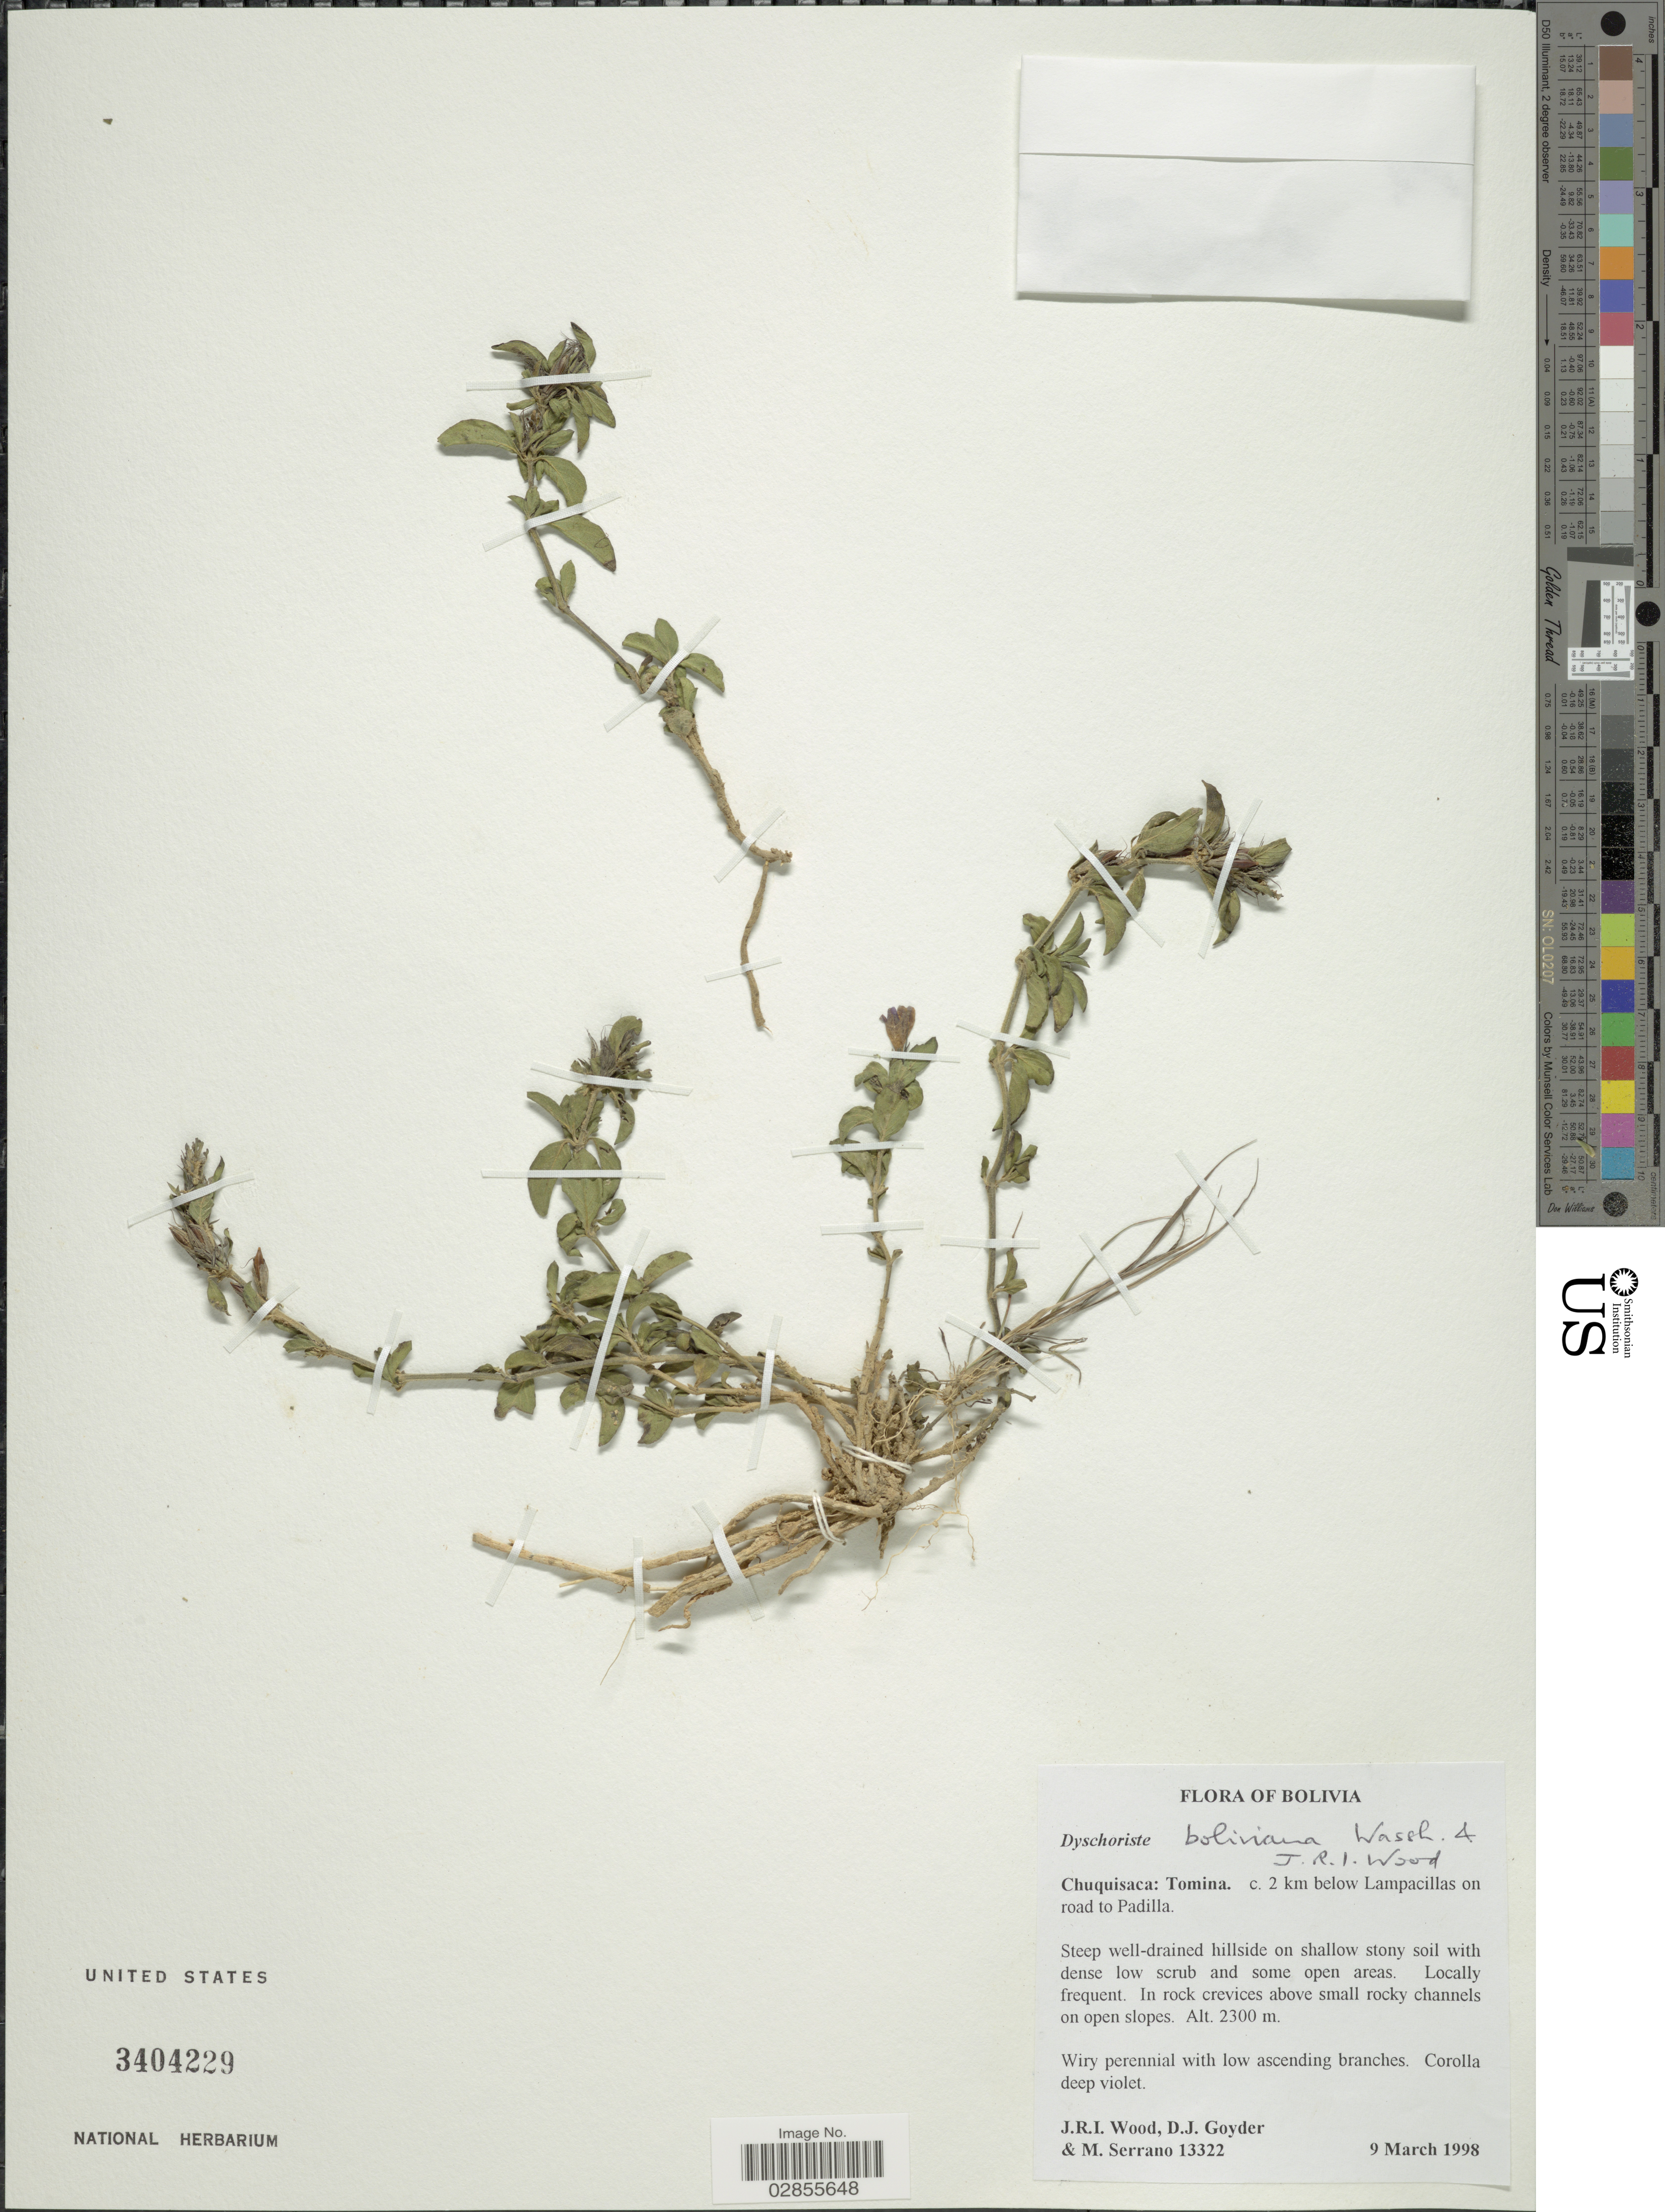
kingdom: Plantae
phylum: Tracheophyta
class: Magnoliopsida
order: Lamiales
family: Acanthaceae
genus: Dyschoriste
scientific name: Dyschoriste boliviana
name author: Wassh. & J.R.I. Wood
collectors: J. R. I. Wood, D. Goyder & M. Serrano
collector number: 13322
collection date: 1998-03-09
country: Bolivia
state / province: Chuquisaca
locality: Tomina. c. 2 km below Lampacillas on road to Padilla.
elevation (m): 2300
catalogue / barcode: US 3404229